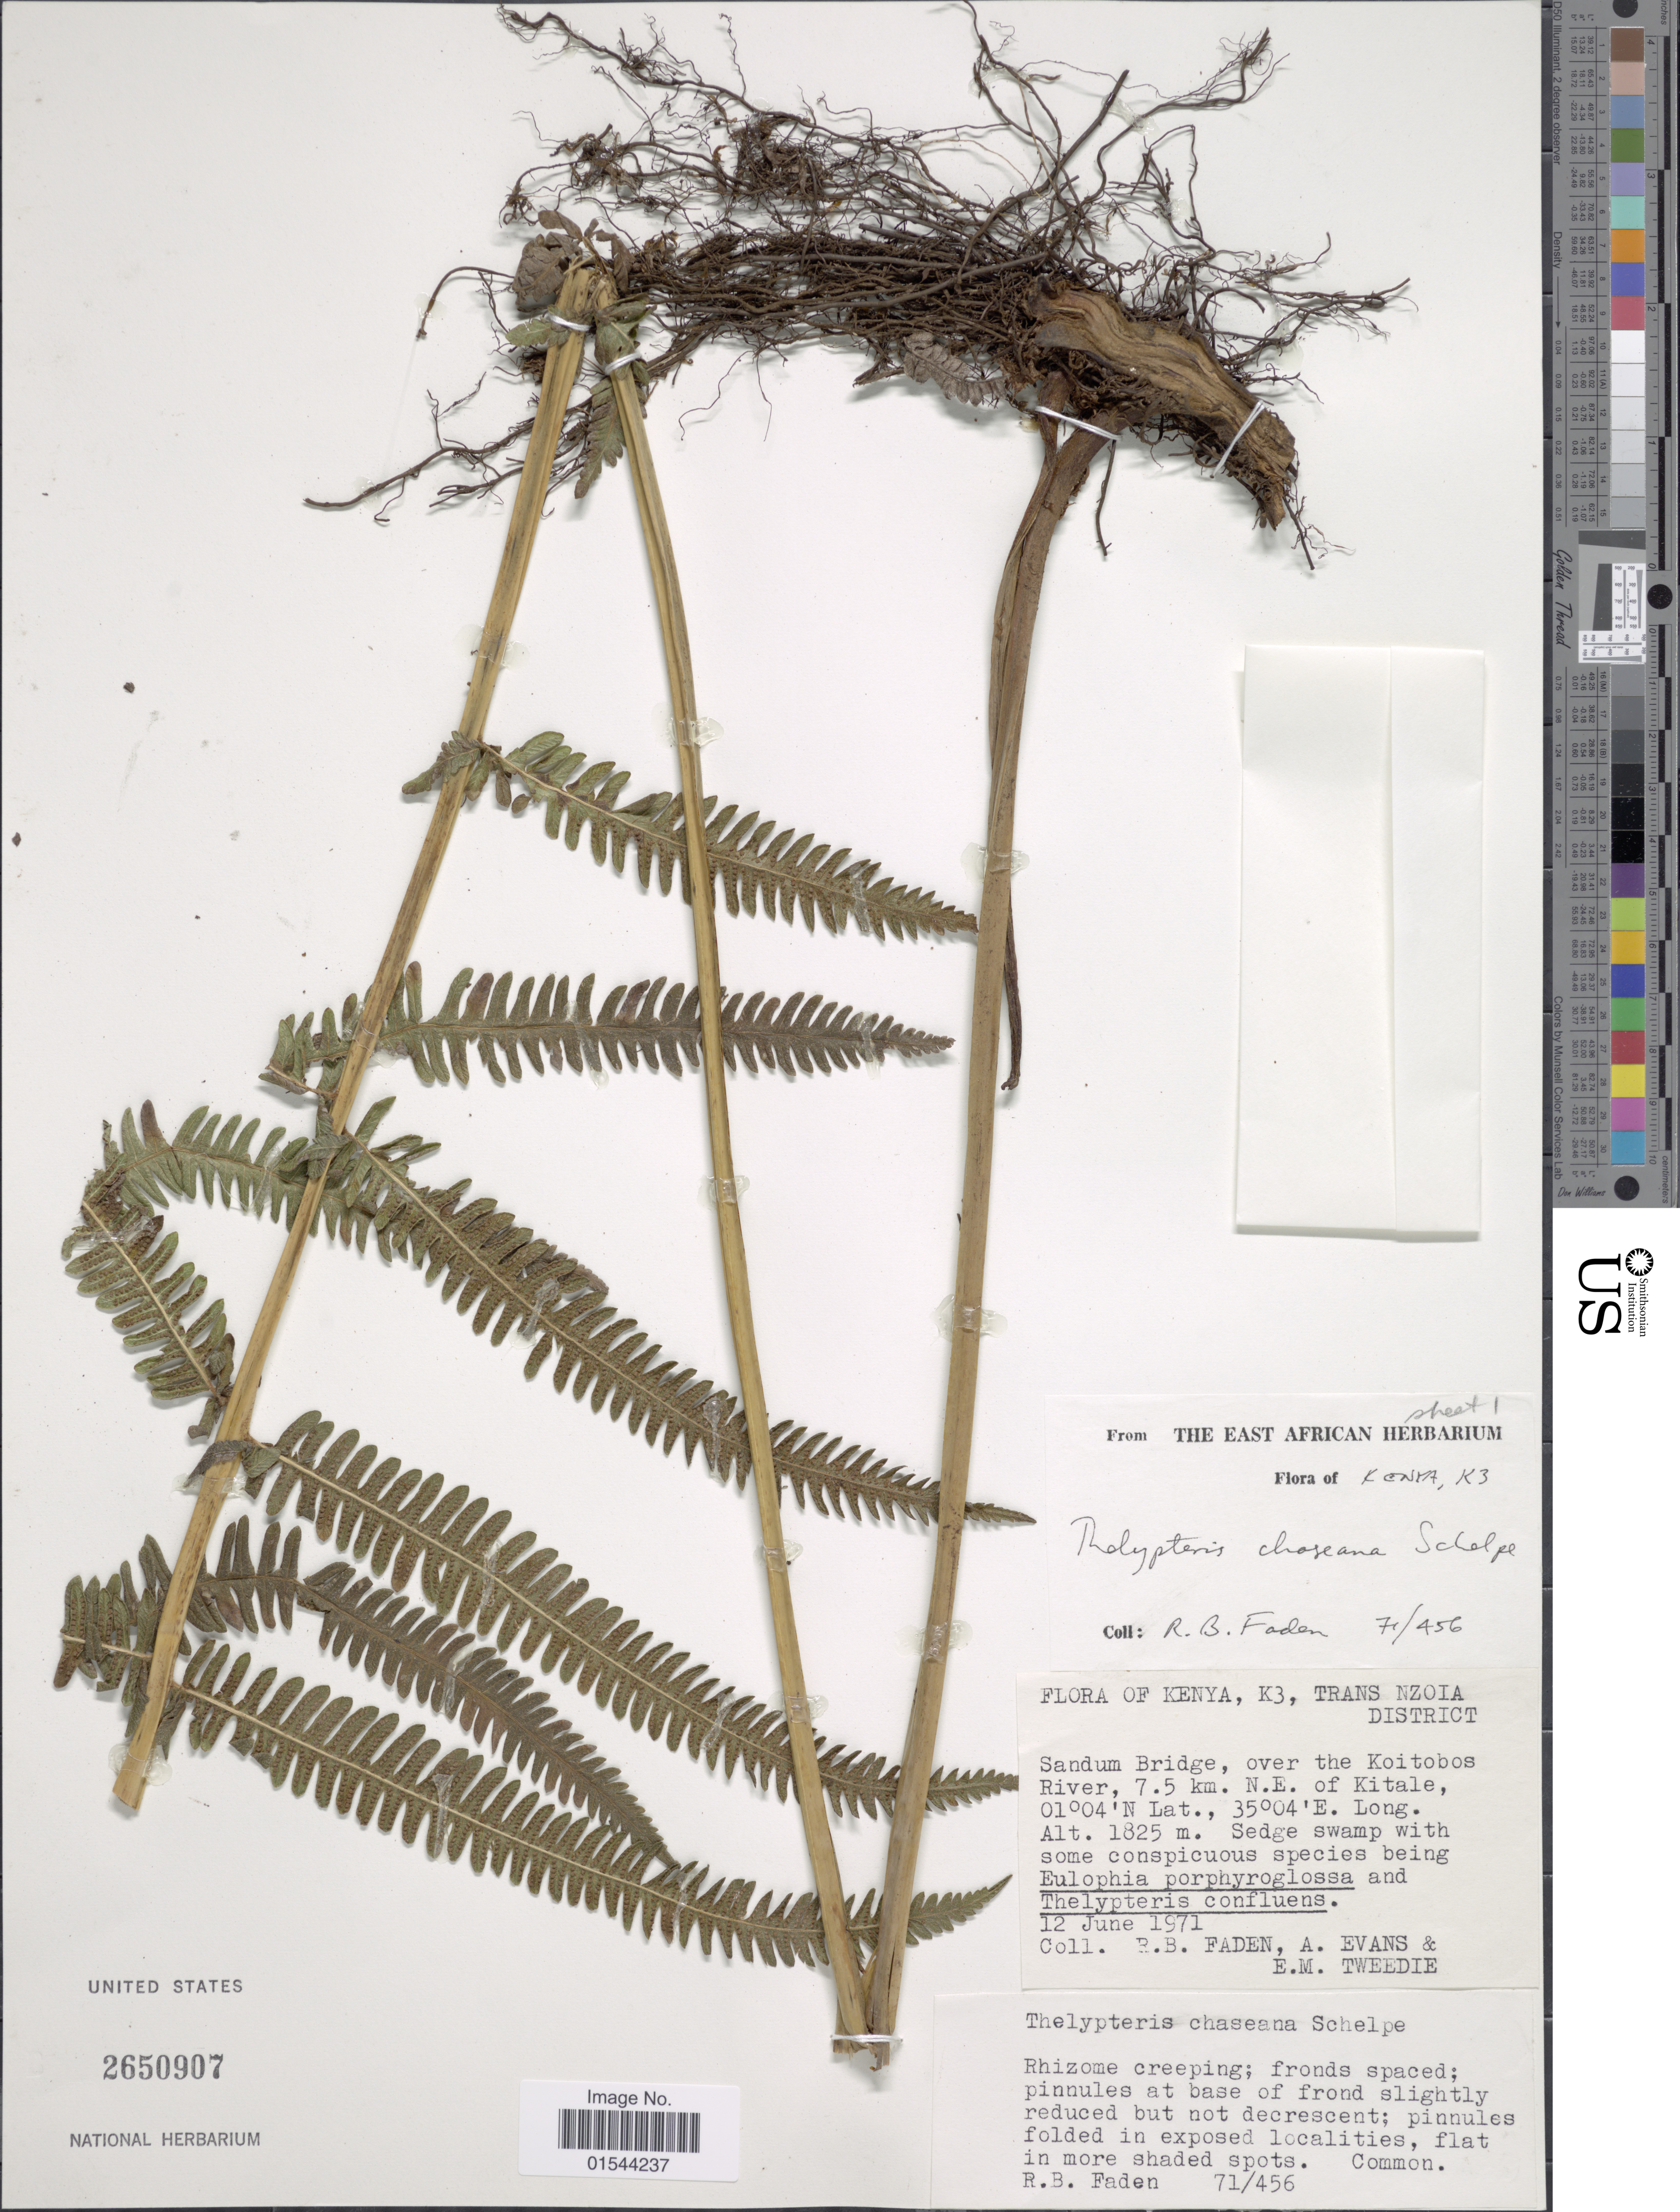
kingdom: Plantae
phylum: Tracheophyta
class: Polypodiopsida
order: Polypodiales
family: Thelypteridaceae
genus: Christella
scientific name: Christella chaseana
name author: (Schelpe) Holttum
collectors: R. B. Faden, A. Evans & E. Tweedie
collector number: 71/456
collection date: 1971-06-12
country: Kenya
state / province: Trans Nzoia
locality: K3, Trans Nzoia District, Sandum Bridge, over the Koitobos River, 7.5 km. N.E. of Kitale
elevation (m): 1825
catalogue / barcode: US 2650907